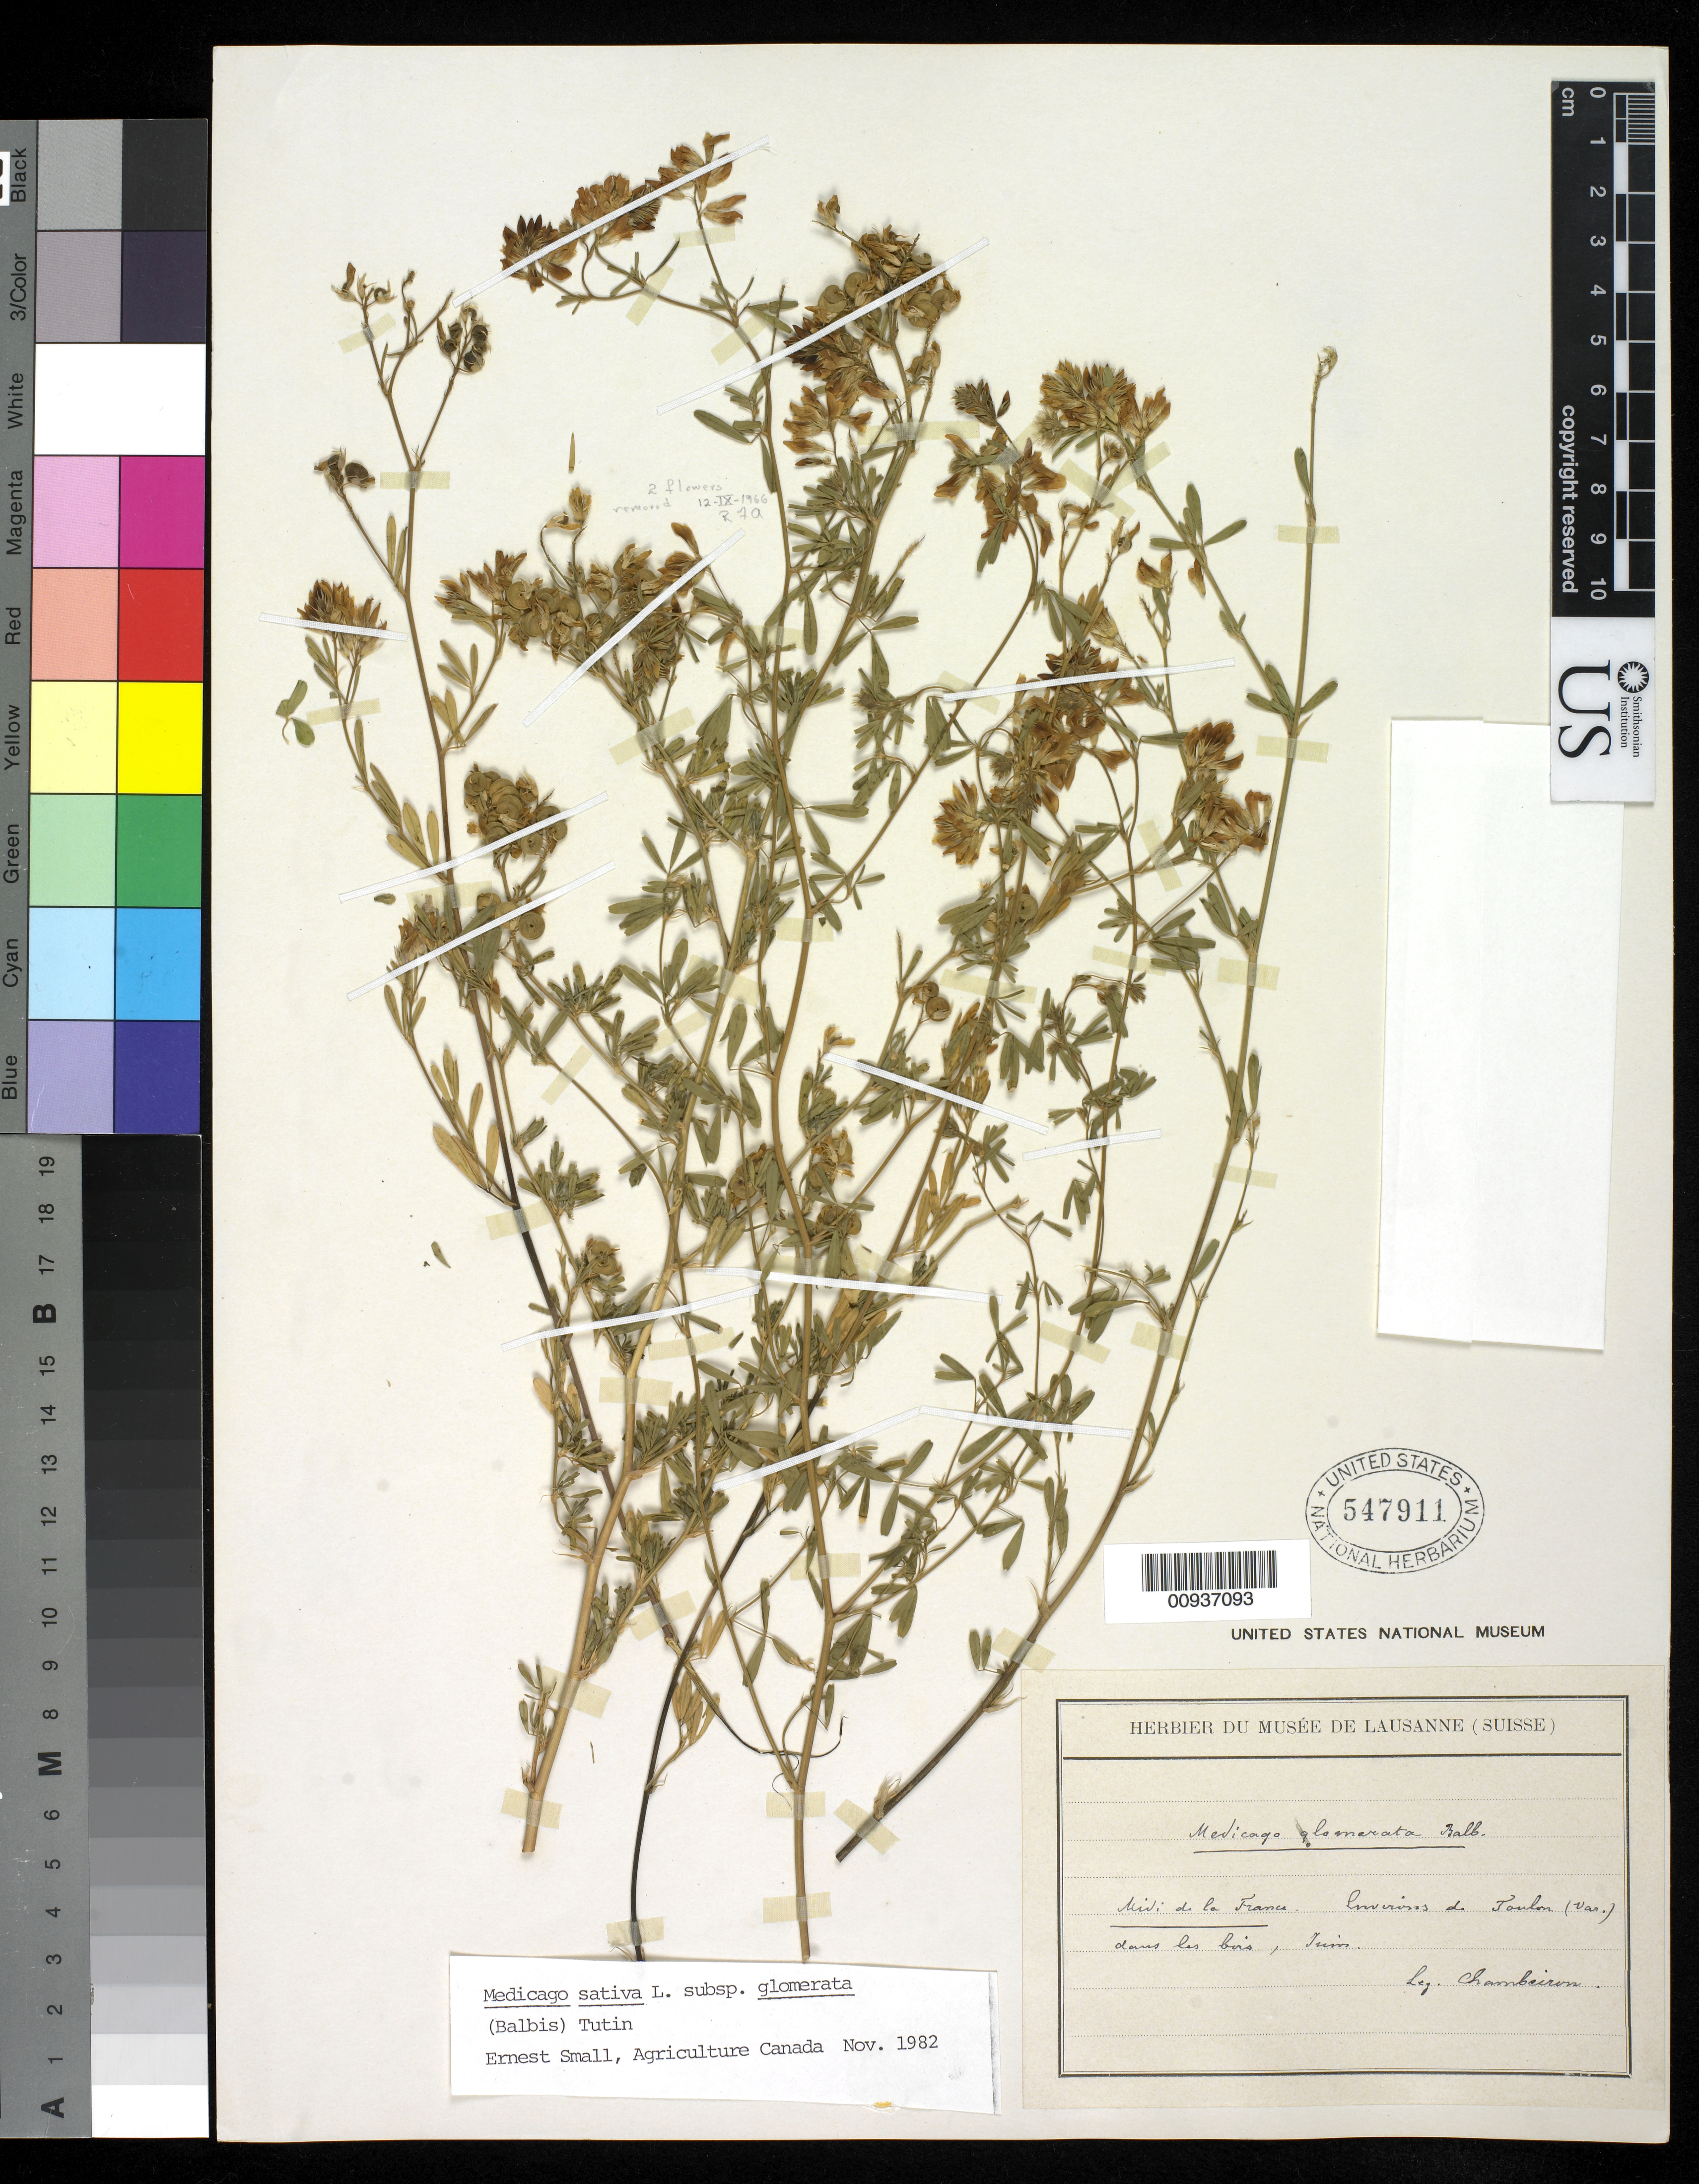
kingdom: Plantae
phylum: Tracheophyta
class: Magnoliopsida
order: Fabales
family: Fabaceae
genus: Medicago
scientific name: Medicago sativa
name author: L.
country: France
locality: [ ] de la France. [ ] de Toulon. Laus les bois, Tuin.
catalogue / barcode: US 547911